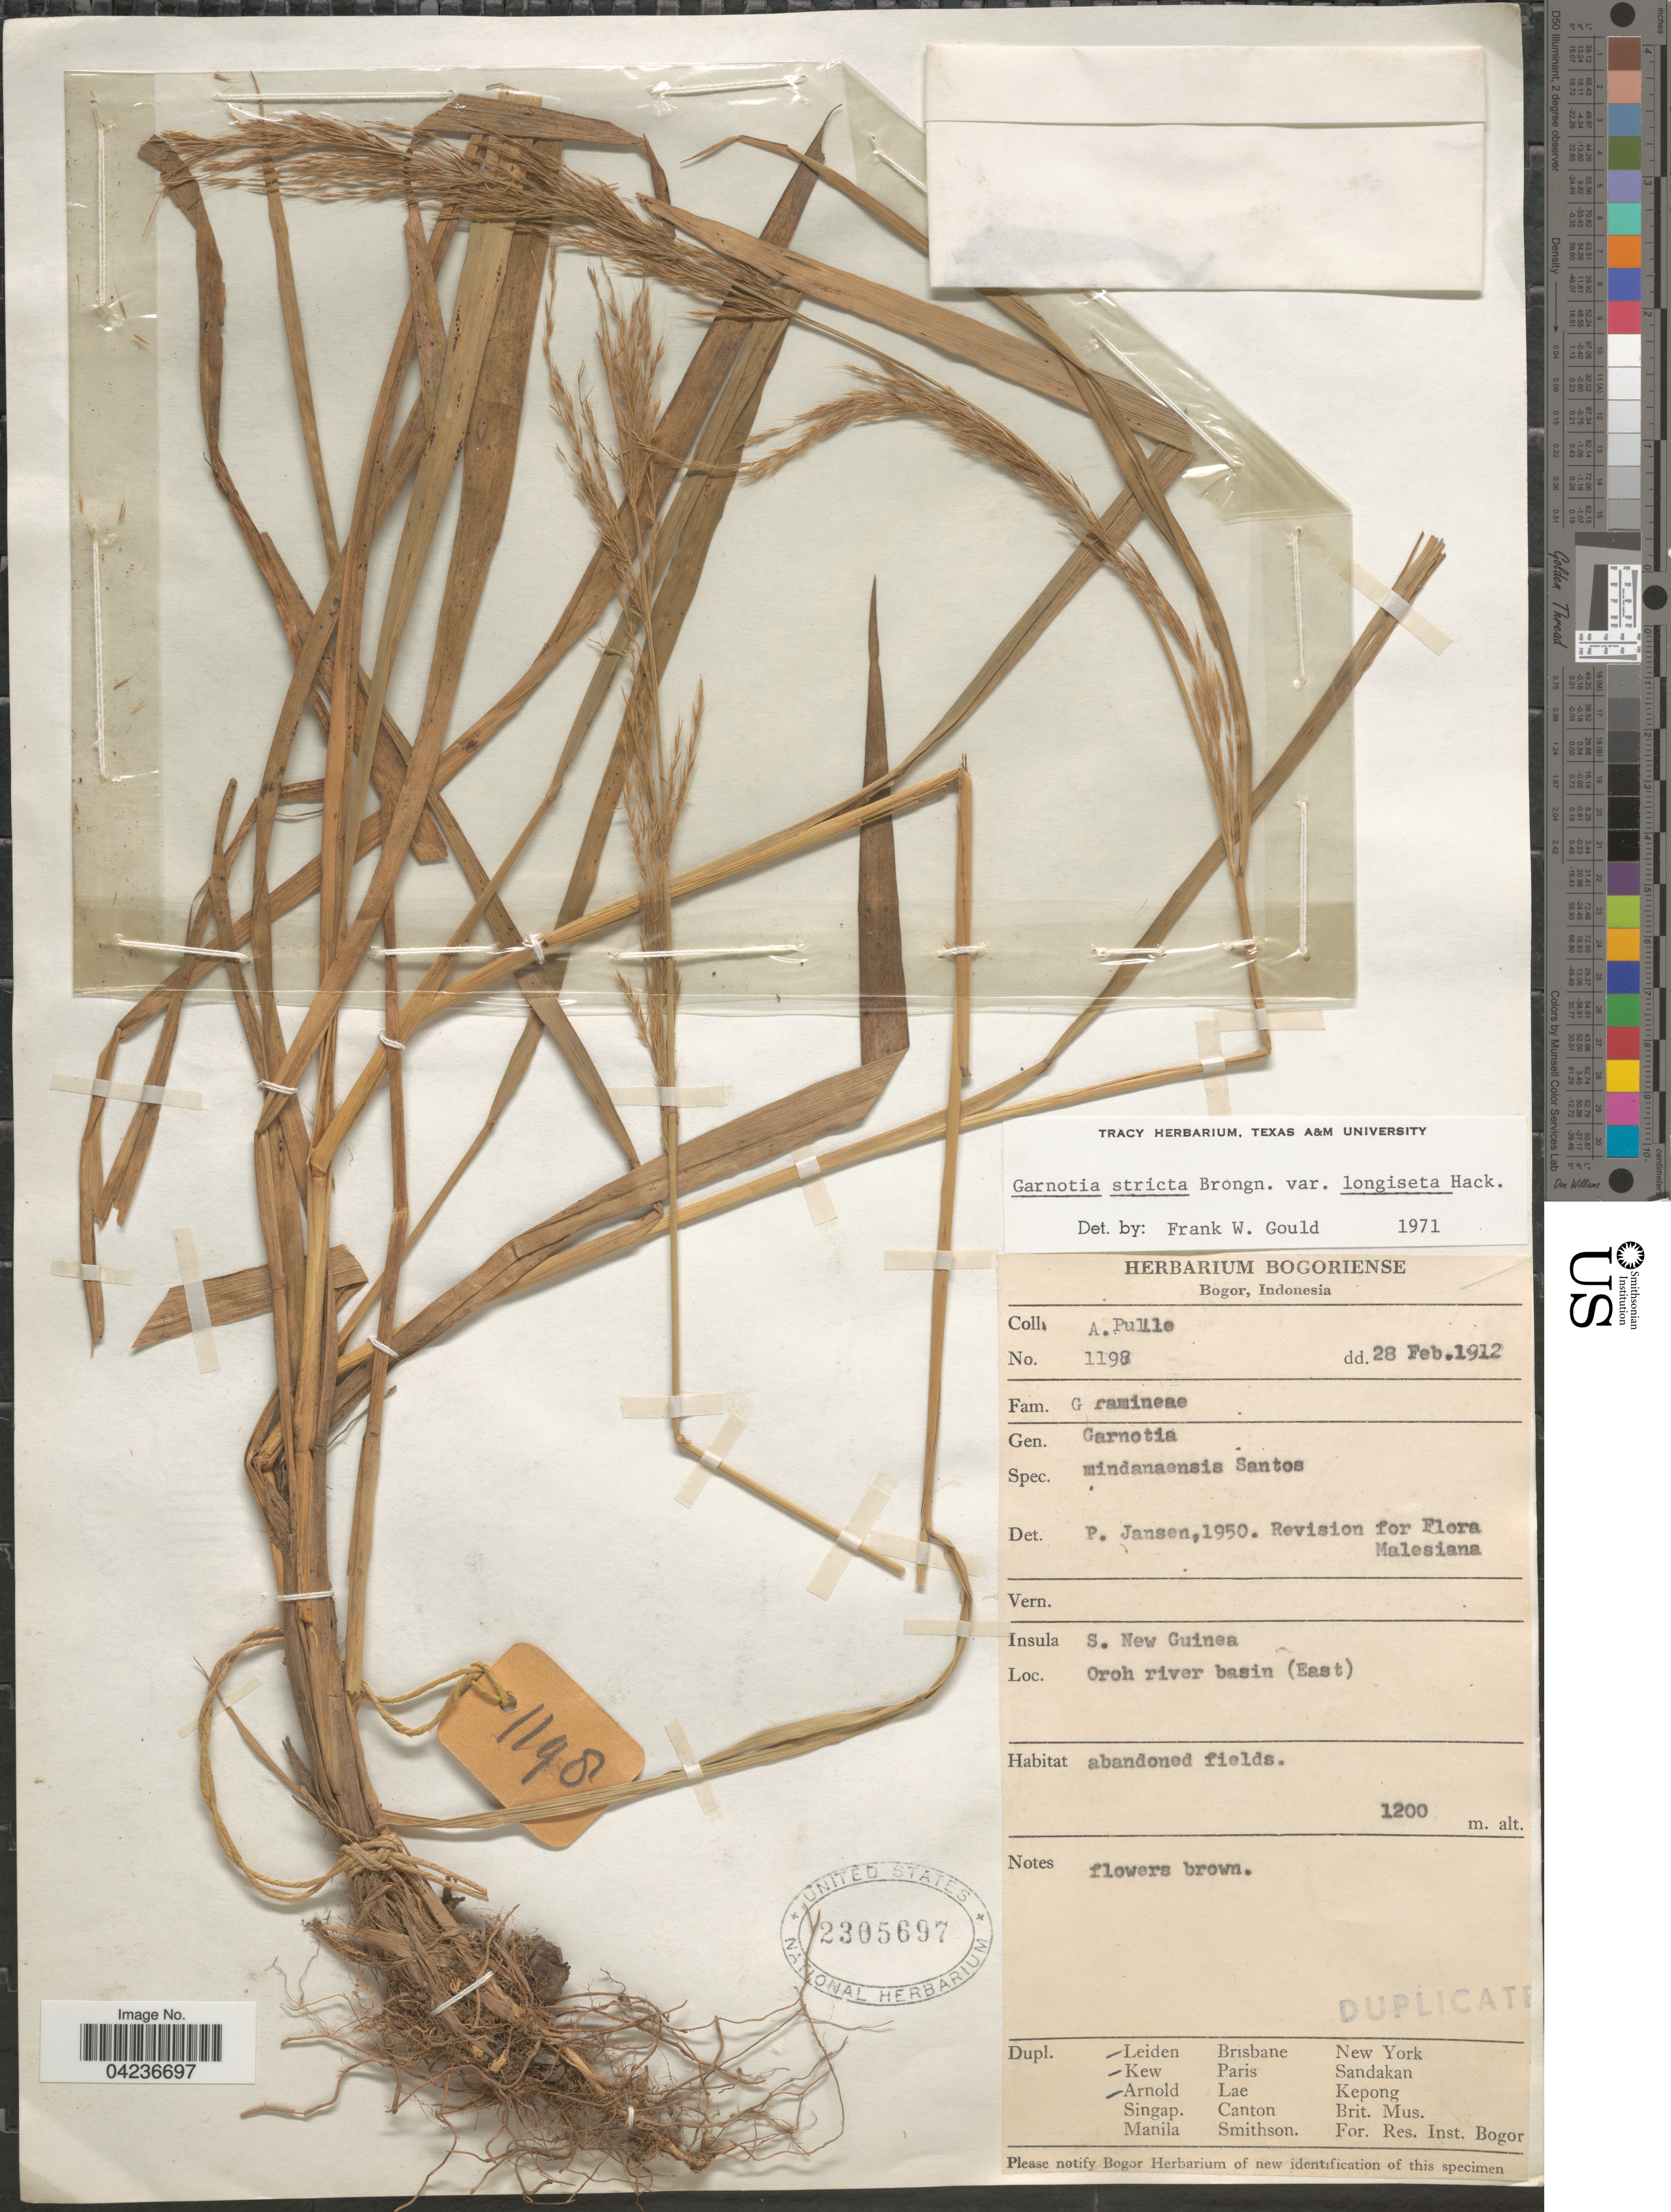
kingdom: Plantae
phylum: Tracheophyta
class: Liliopsida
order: Poales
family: Poaceae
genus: Garnotia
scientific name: Garnotia stricta var. longiseta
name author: Hack. in Kneuck.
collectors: A. A. Pulle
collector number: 1198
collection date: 1912-02-28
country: Indonesia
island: New Guinea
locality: Insula S. New Guinea. Oroh river basin (East).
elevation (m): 1200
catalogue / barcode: US 2305697